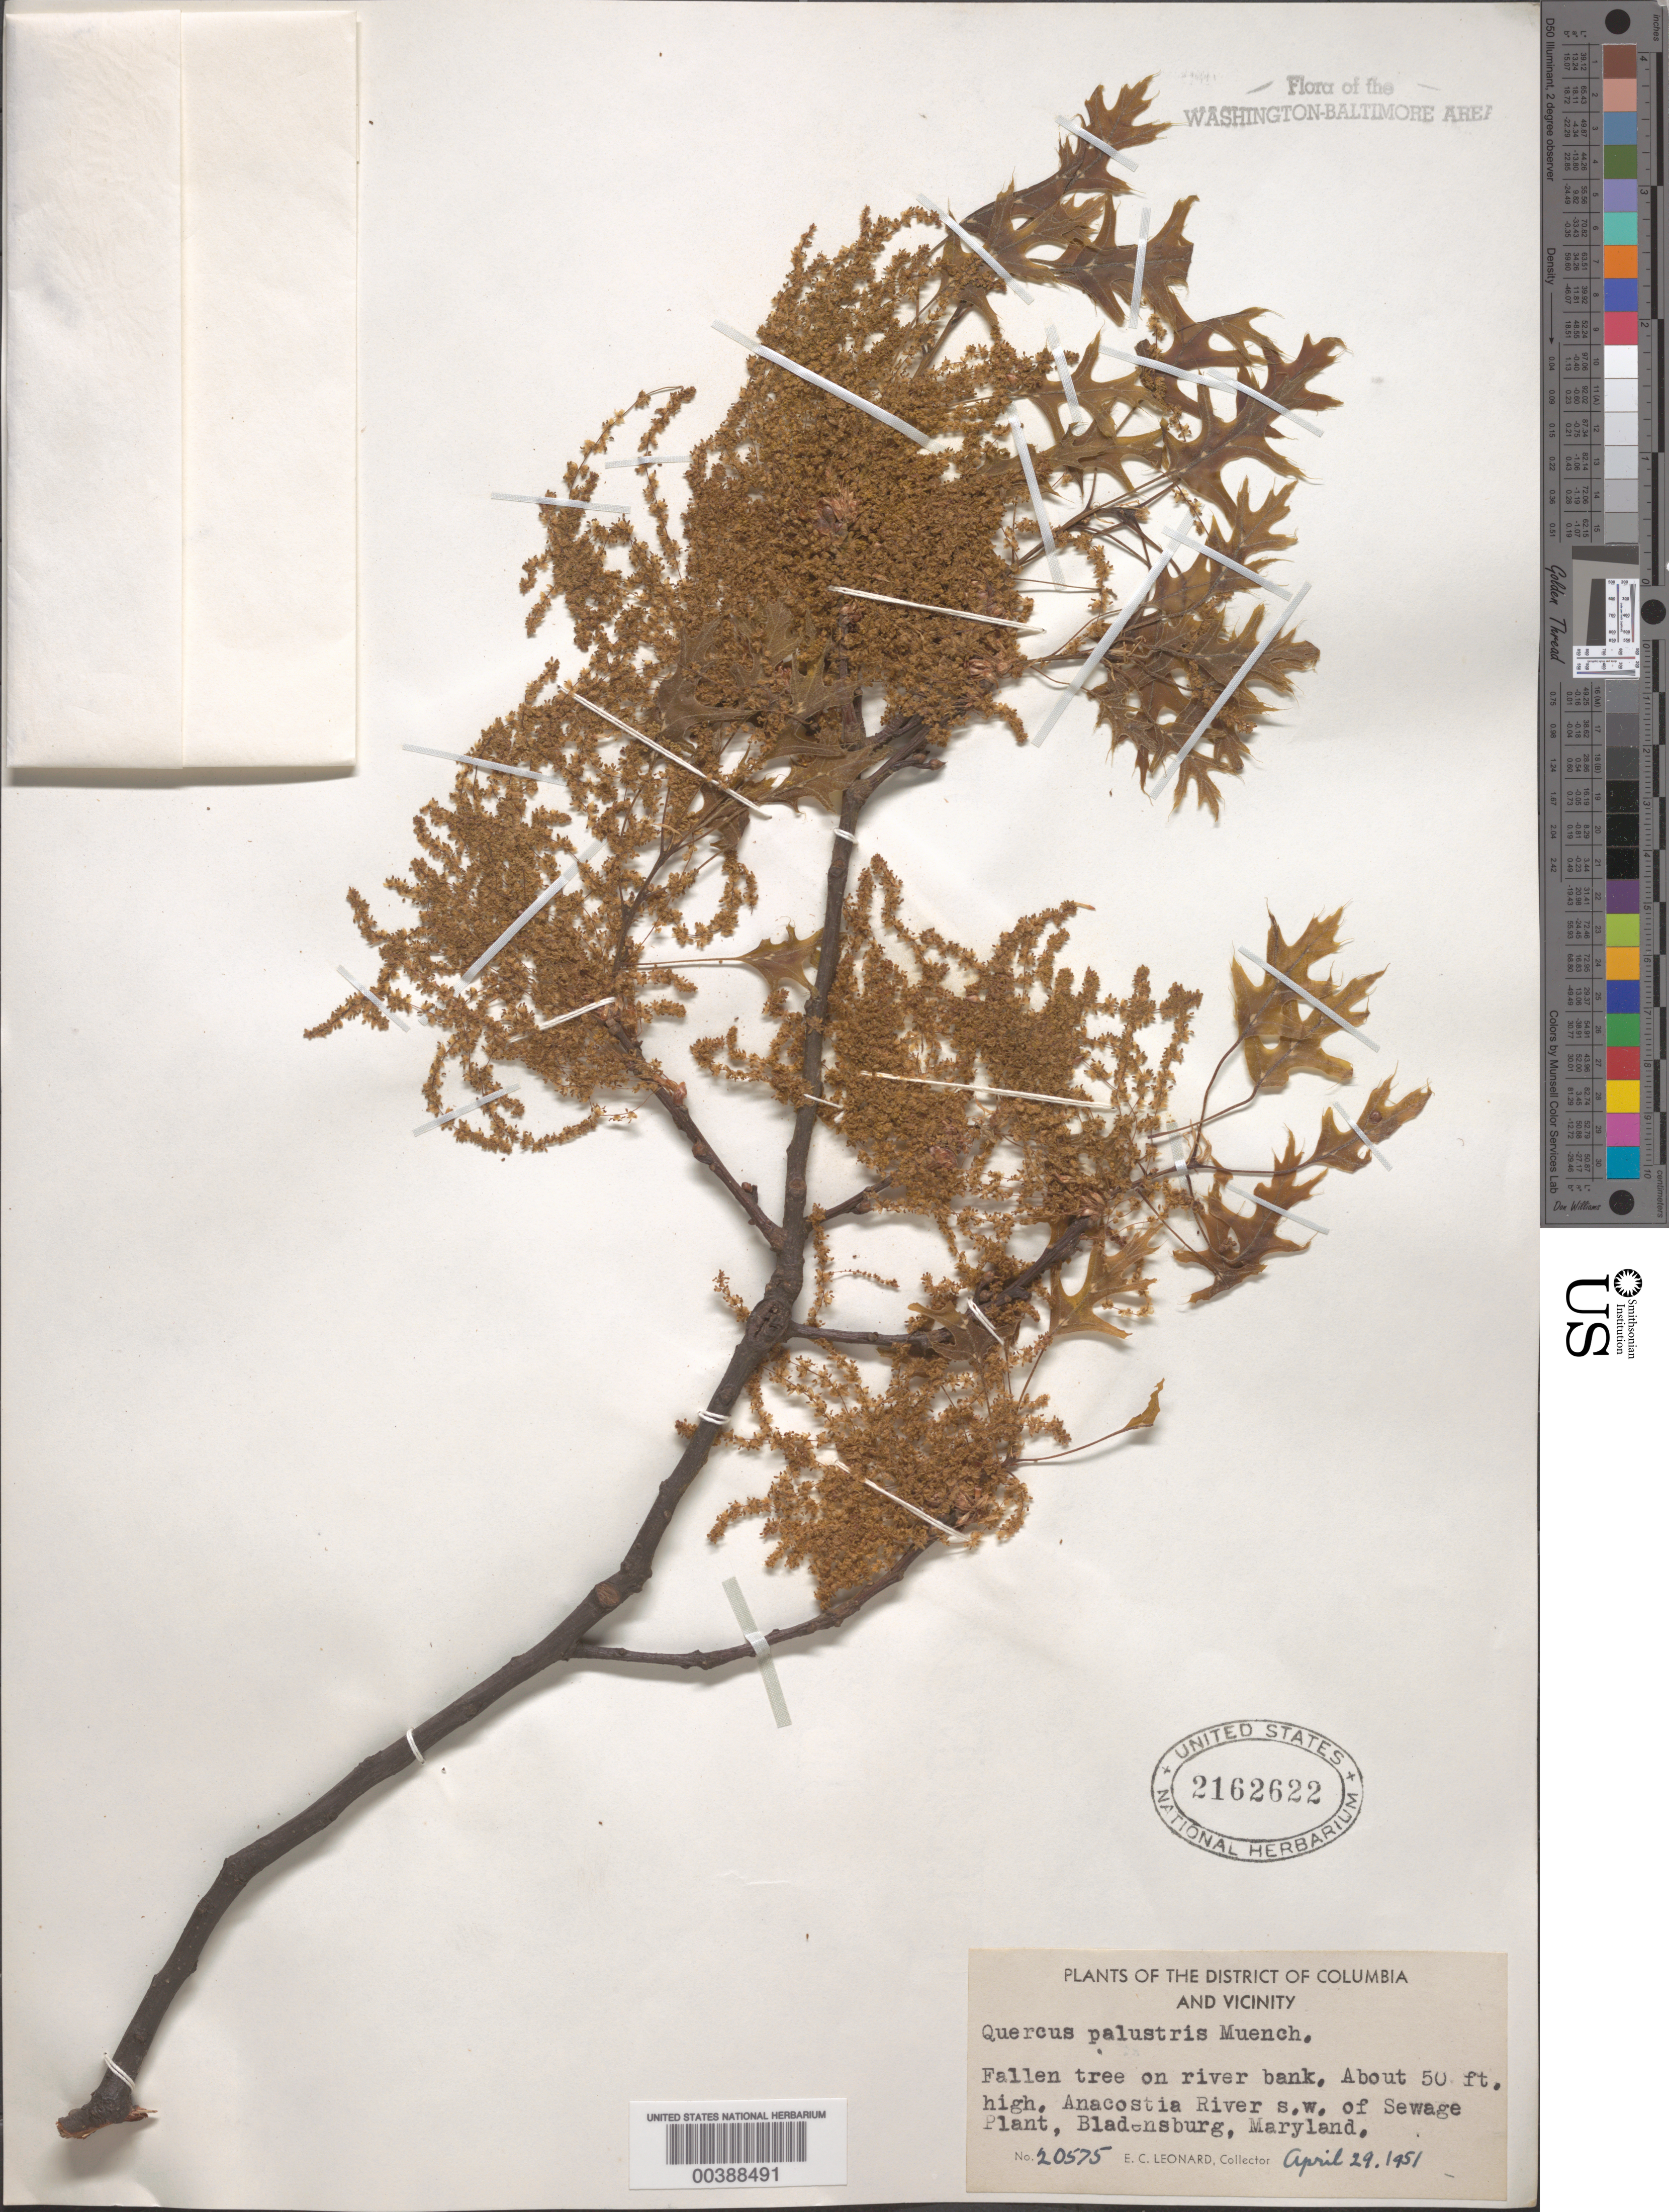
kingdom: Plantae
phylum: Tracheophyta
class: Magnoliopsida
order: Fagales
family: Fagaceae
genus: Quercus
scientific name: Quercus palustris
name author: Münchh.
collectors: E. C. Leonard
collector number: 20575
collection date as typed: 29 Apr 1951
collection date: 1951-04-29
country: United States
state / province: Maryland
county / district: Prince George's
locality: Anacostia River, southwest of Sewage Plant, Bladensburg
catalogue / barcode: US 2162622